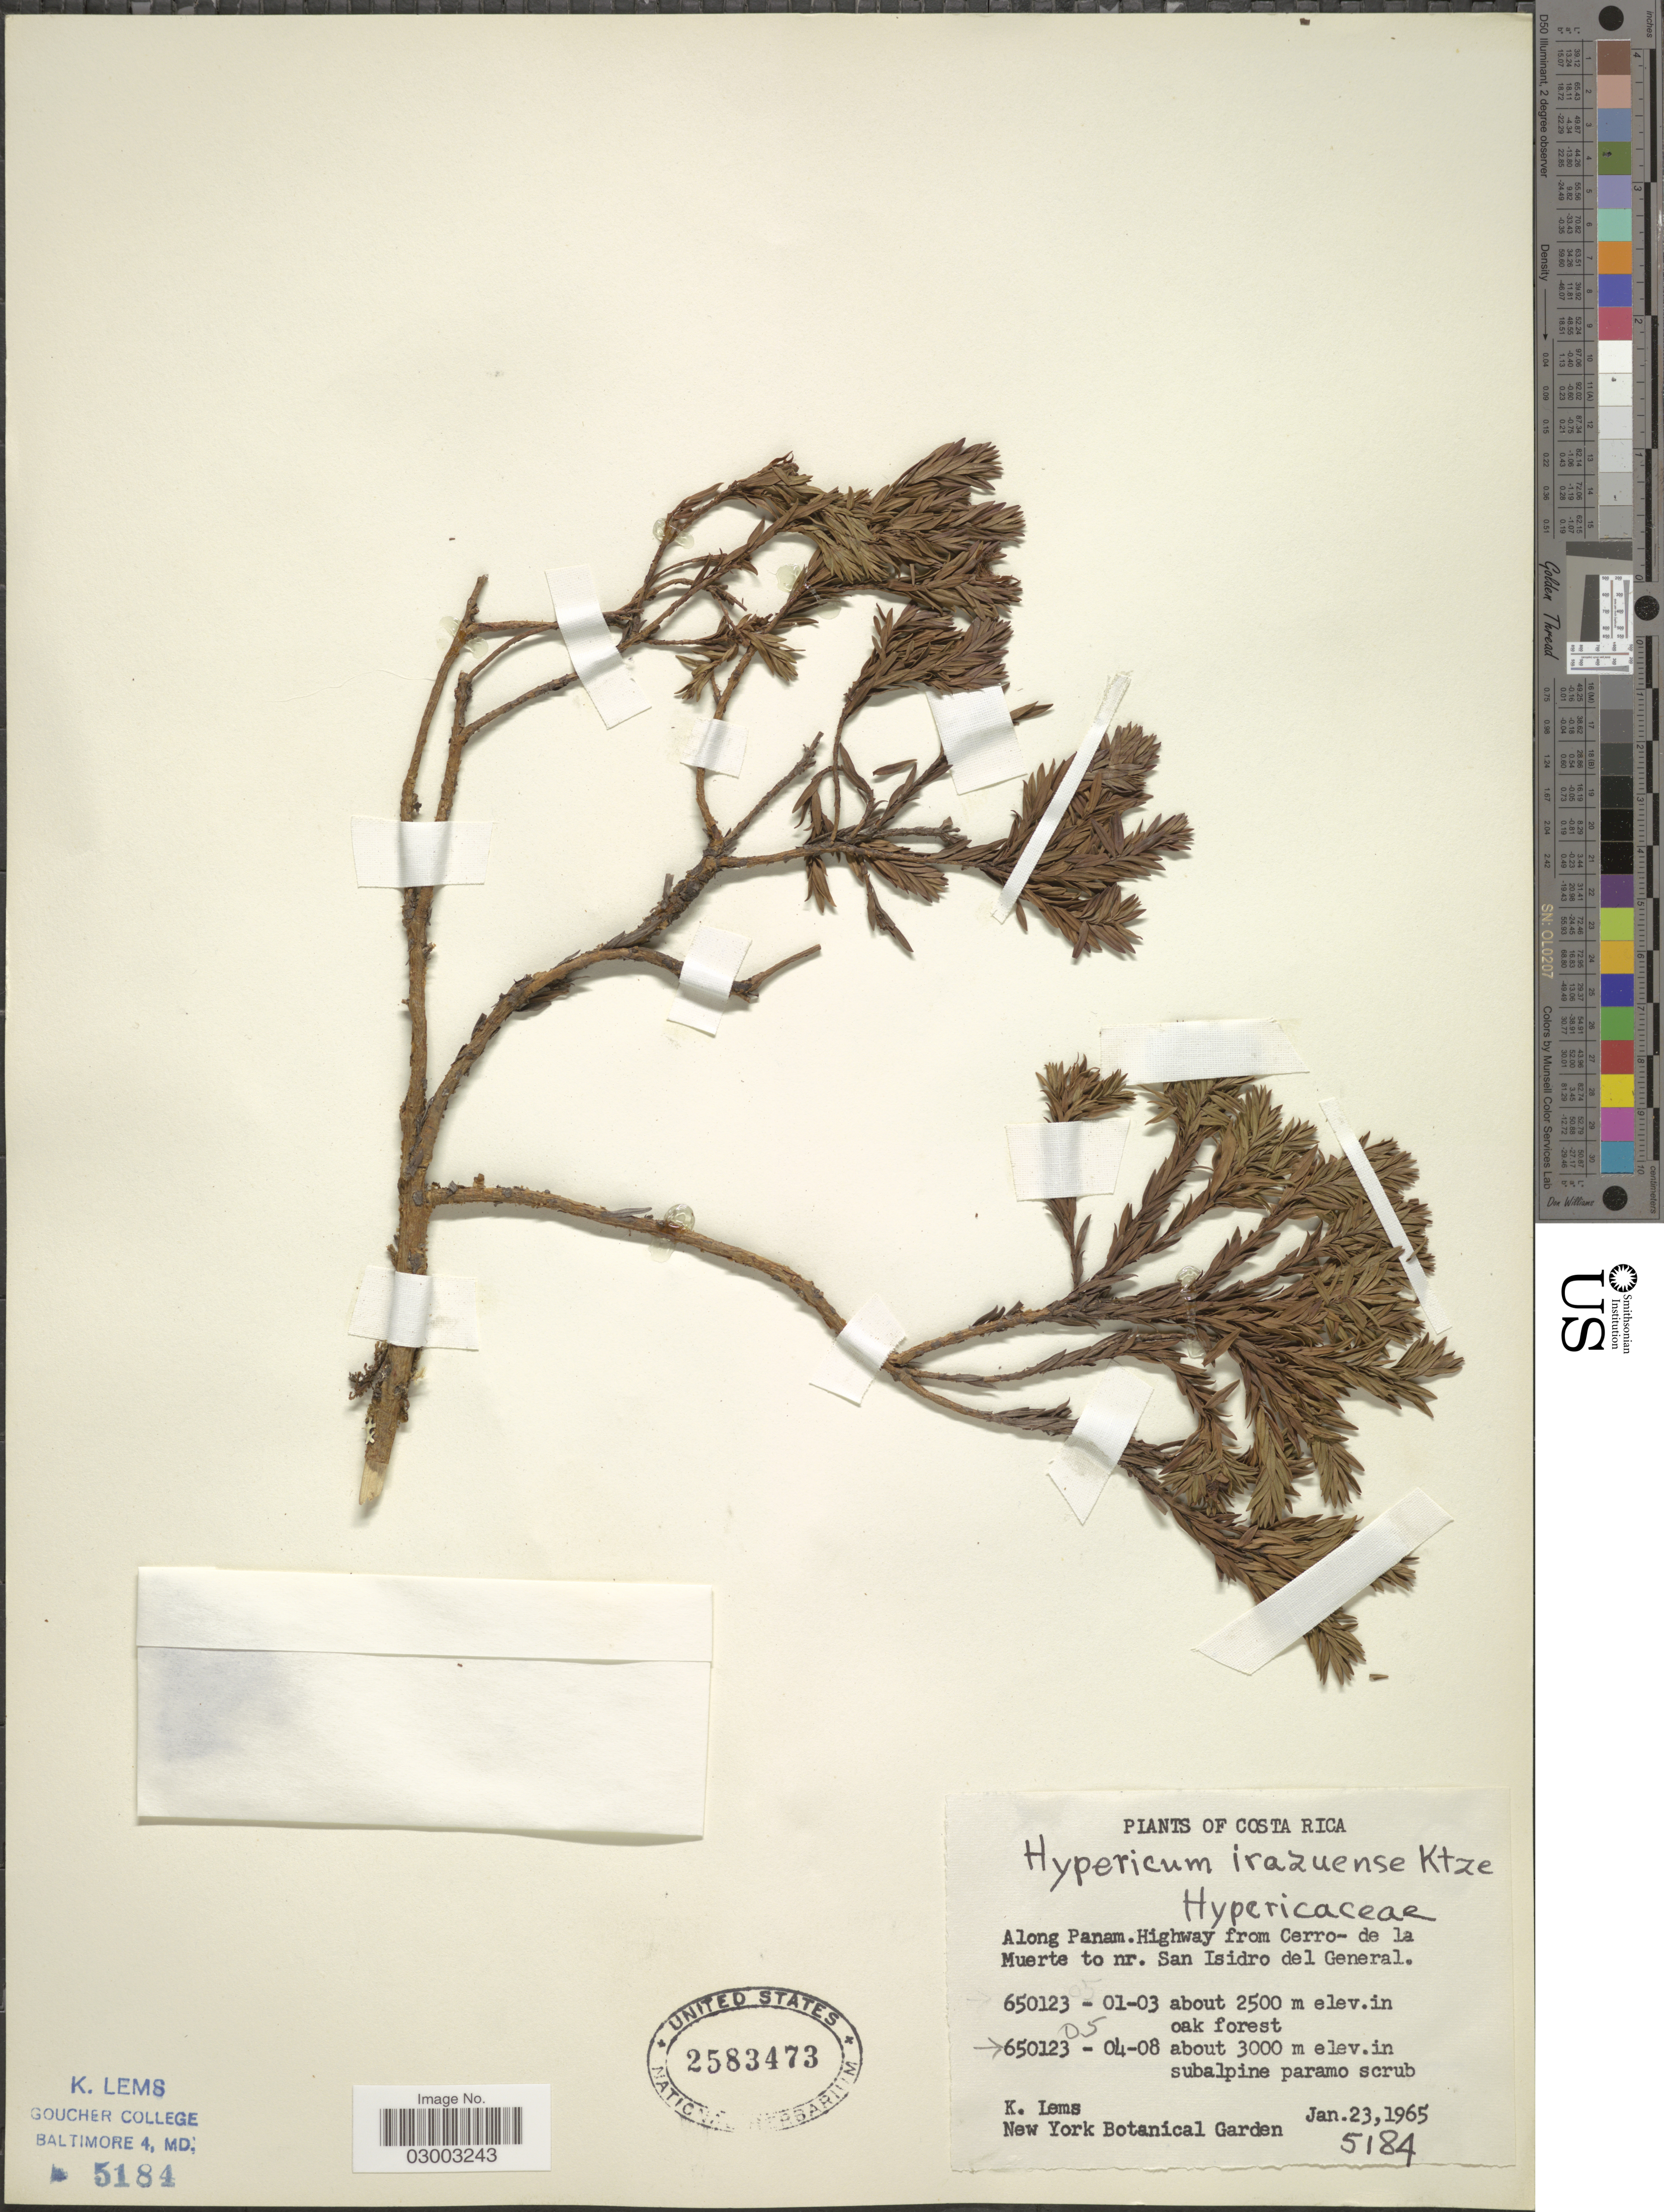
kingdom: Plantae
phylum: Tracheophyta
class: Magnoliopsida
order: Malpighiales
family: Hypericaceae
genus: Hypericum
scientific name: Hypericum irazuense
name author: Kuntze ex N. Robson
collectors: K. Lems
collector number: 5184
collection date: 1965-01-23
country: Costa Rica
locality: Along Panam. Highway from Cerro- de la Muerte to nr. San Isidro del General.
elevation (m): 3000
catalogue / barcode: US 2583473